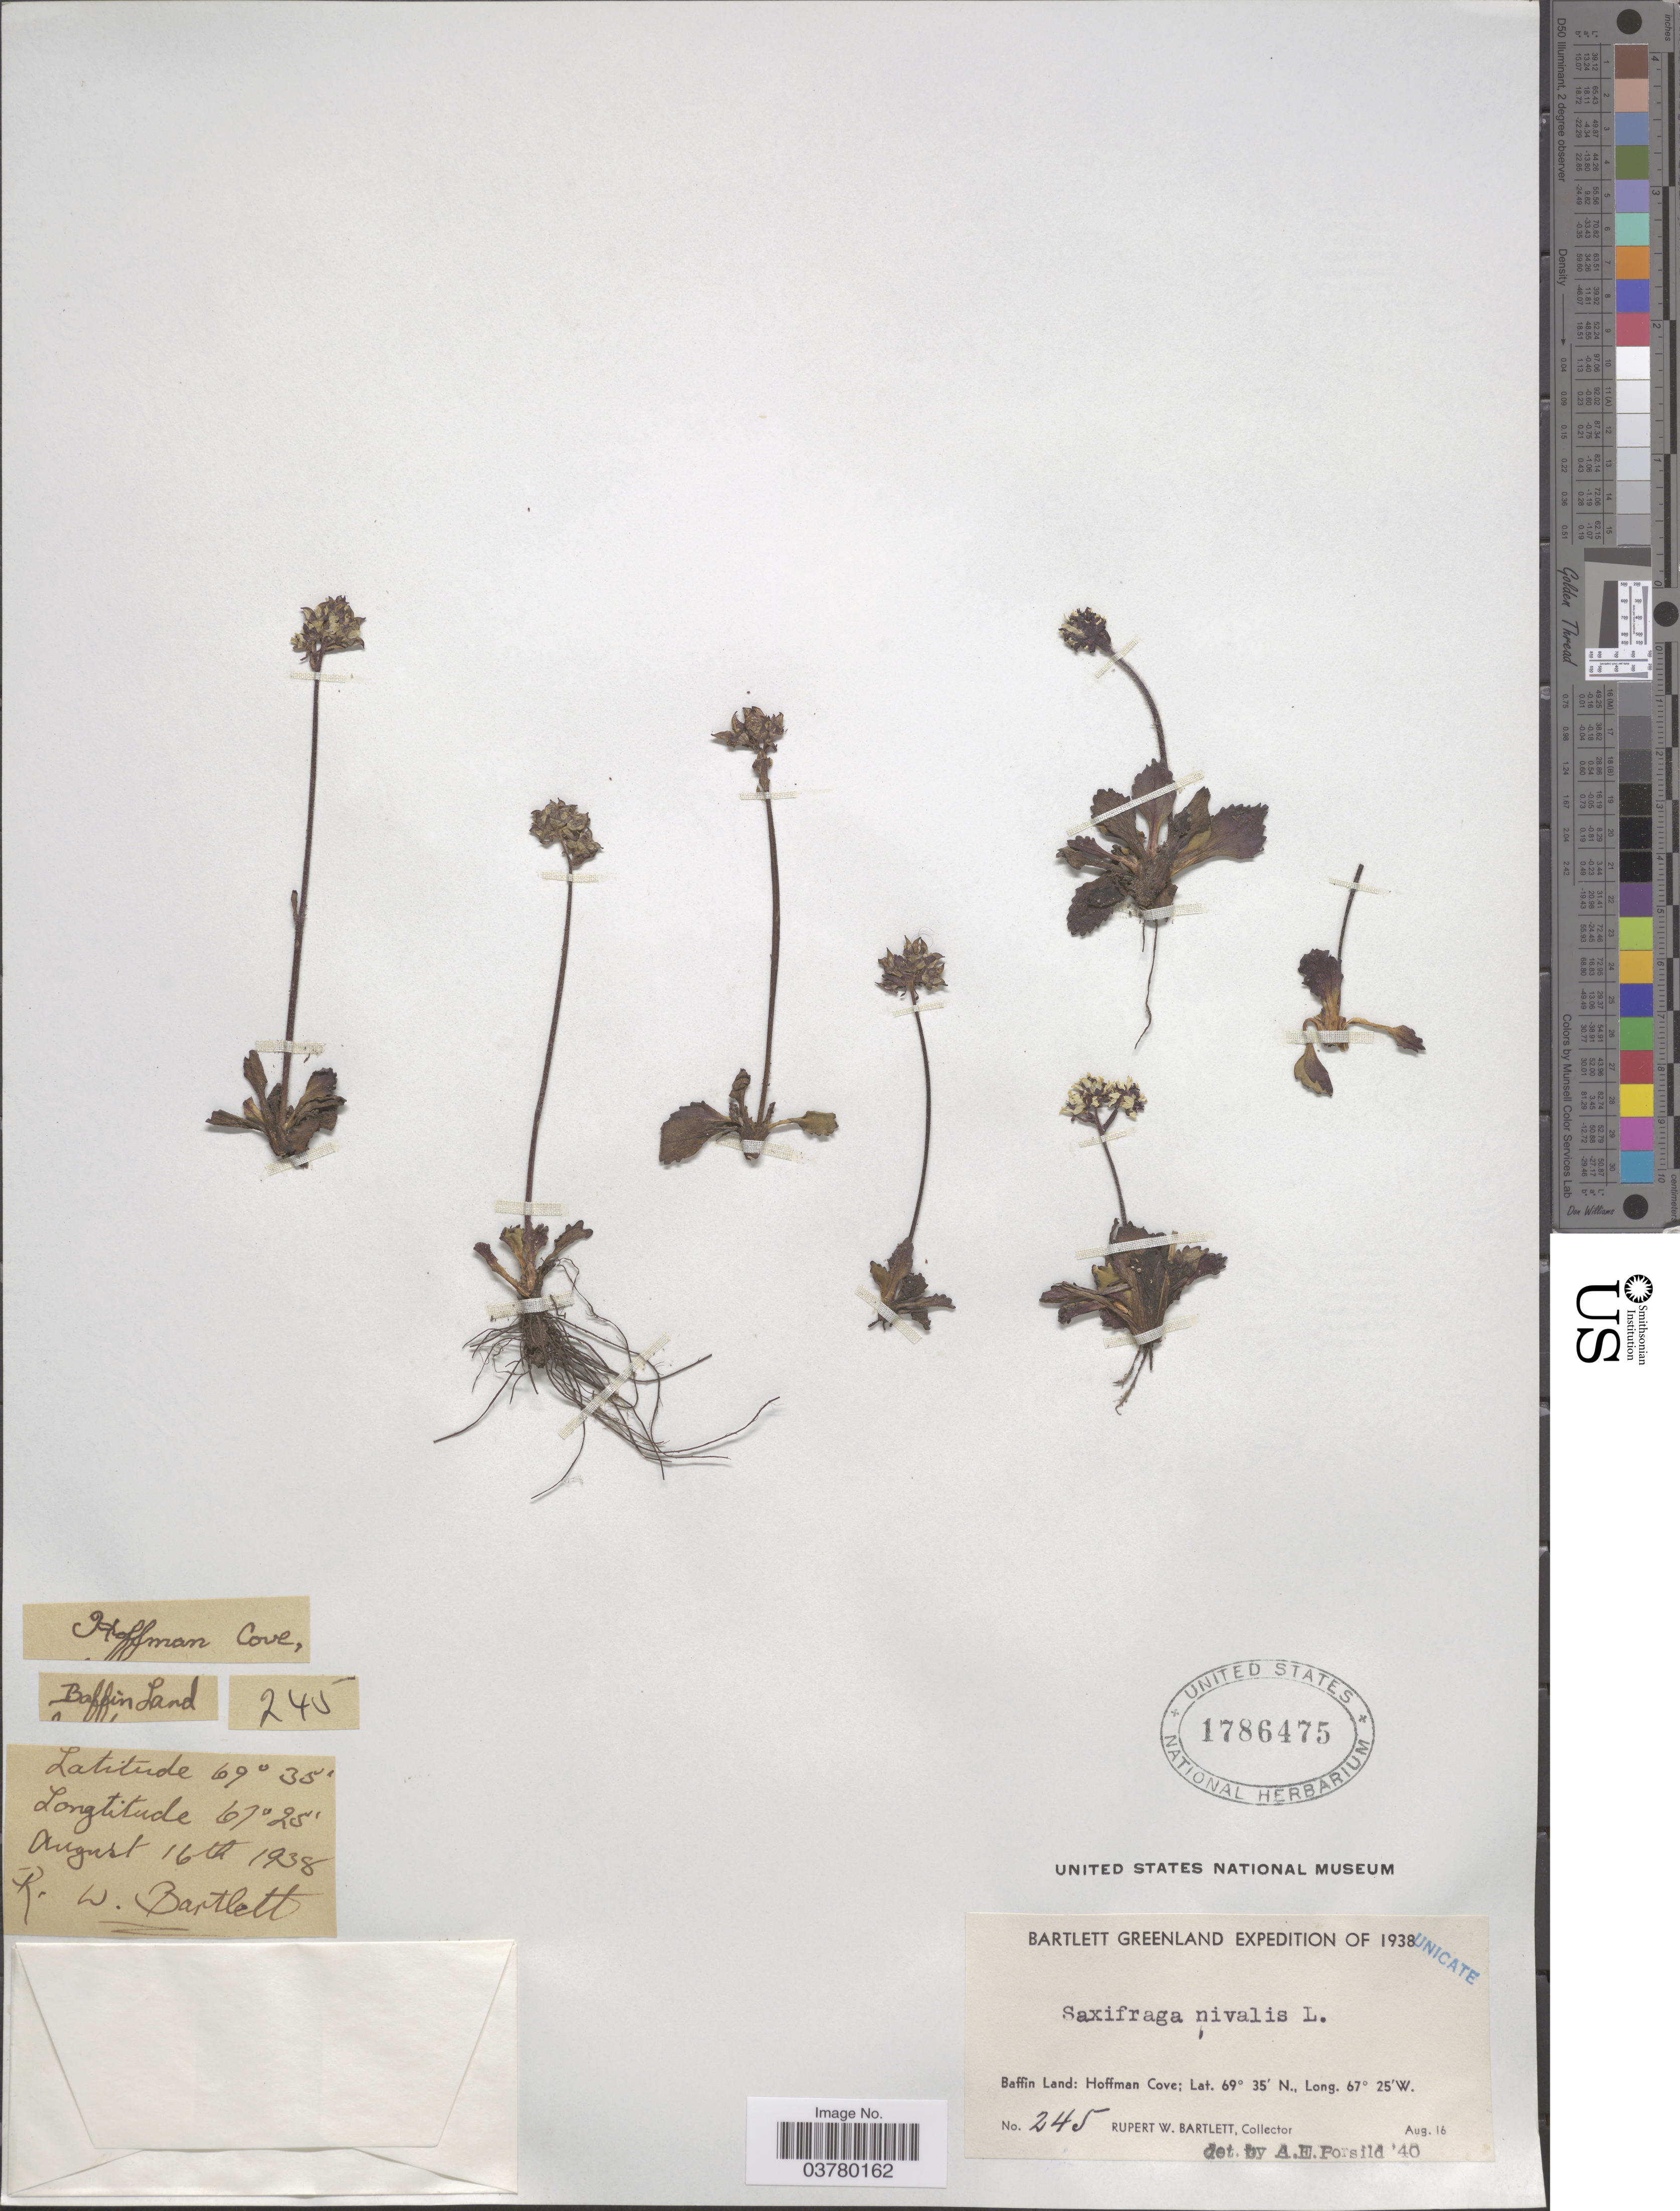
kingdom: Plantae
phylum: Tracheophyta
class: Magnoliopsida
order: Saxifragales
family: Saxifragaceae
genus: Micranthes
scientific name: Micranthes nivalis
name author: (L.) Small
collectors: R. W. Bartlett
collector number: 245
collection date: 1938-08-16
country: Canada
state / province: Nunavut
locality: Greenland Expedition of 1938. Baffin Land: Hoffman Cove.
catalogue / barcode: US 1786475